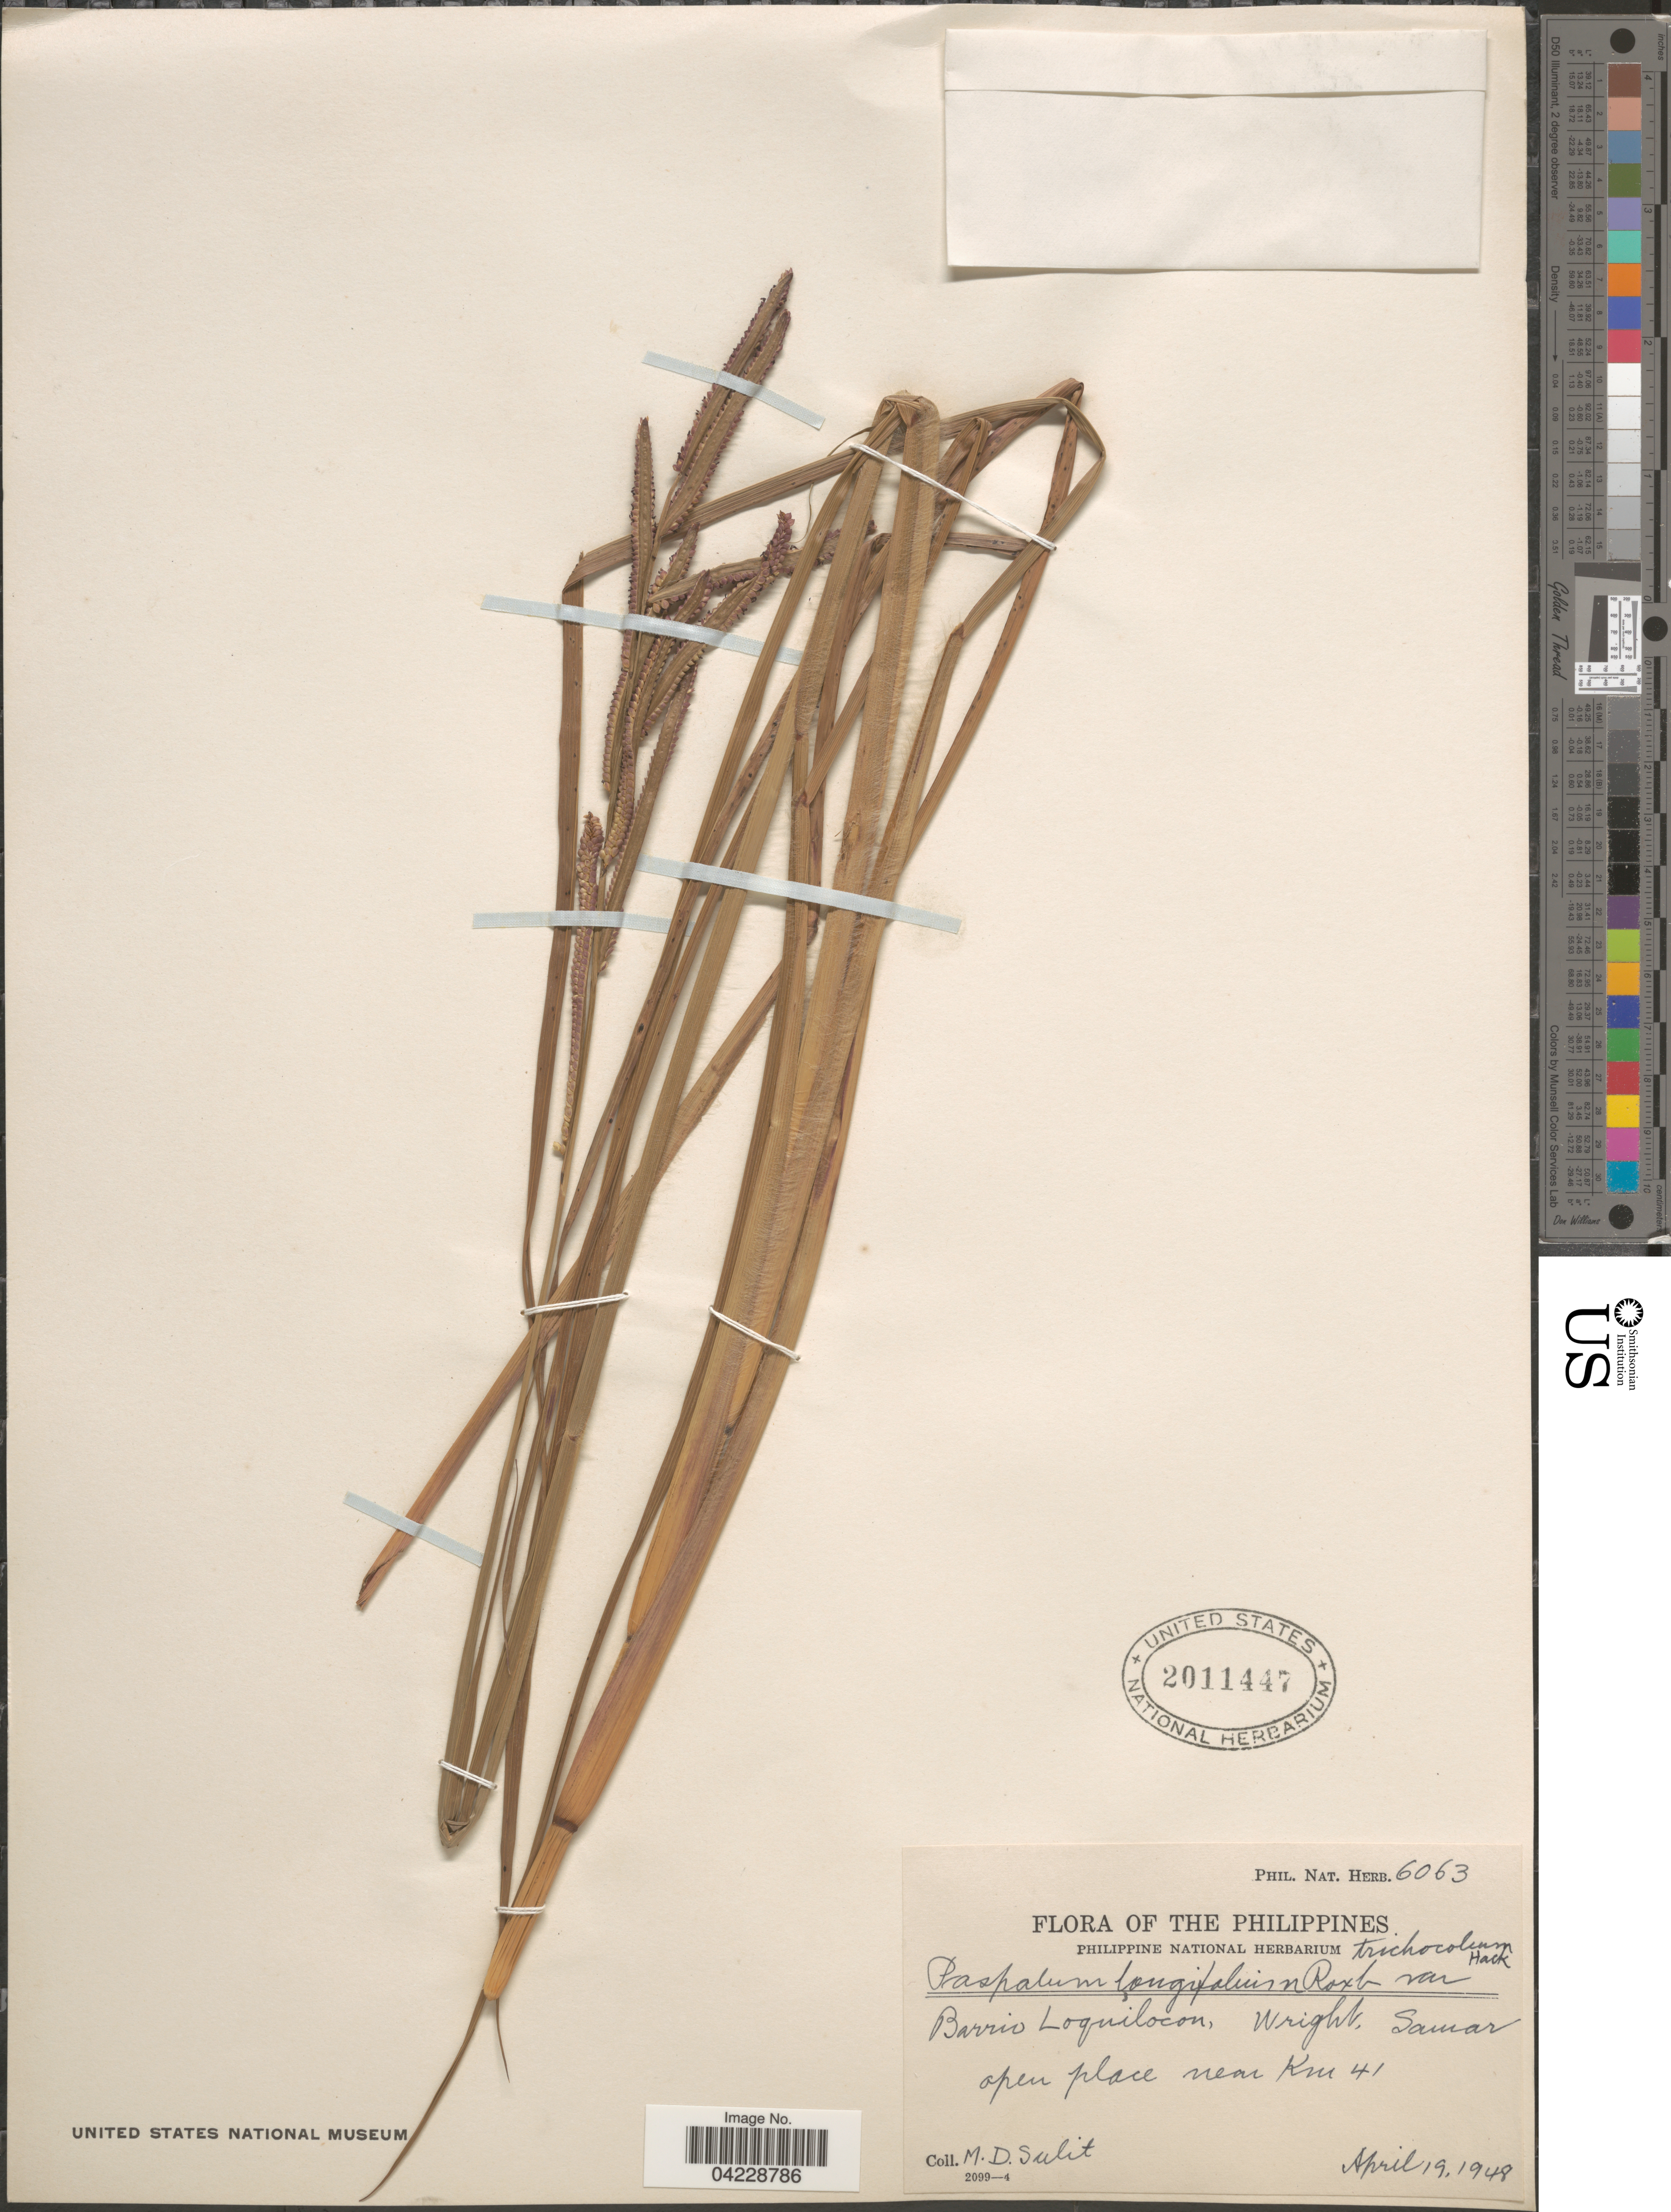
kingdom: Plantae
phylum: Tracheophyta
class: Liliopsida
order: Poales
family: Poaceae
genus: Paspalum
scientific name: Paspalum longifolium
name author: Roxb.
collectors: M. Sulit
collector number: Phil. Nat. Herb. 6063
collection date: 1948-04-19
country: Philippines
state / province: Eastern Visayas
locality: Barrio Loquilocon, Wright, Samar. Open place near Km 41.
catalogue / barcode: US 2011447